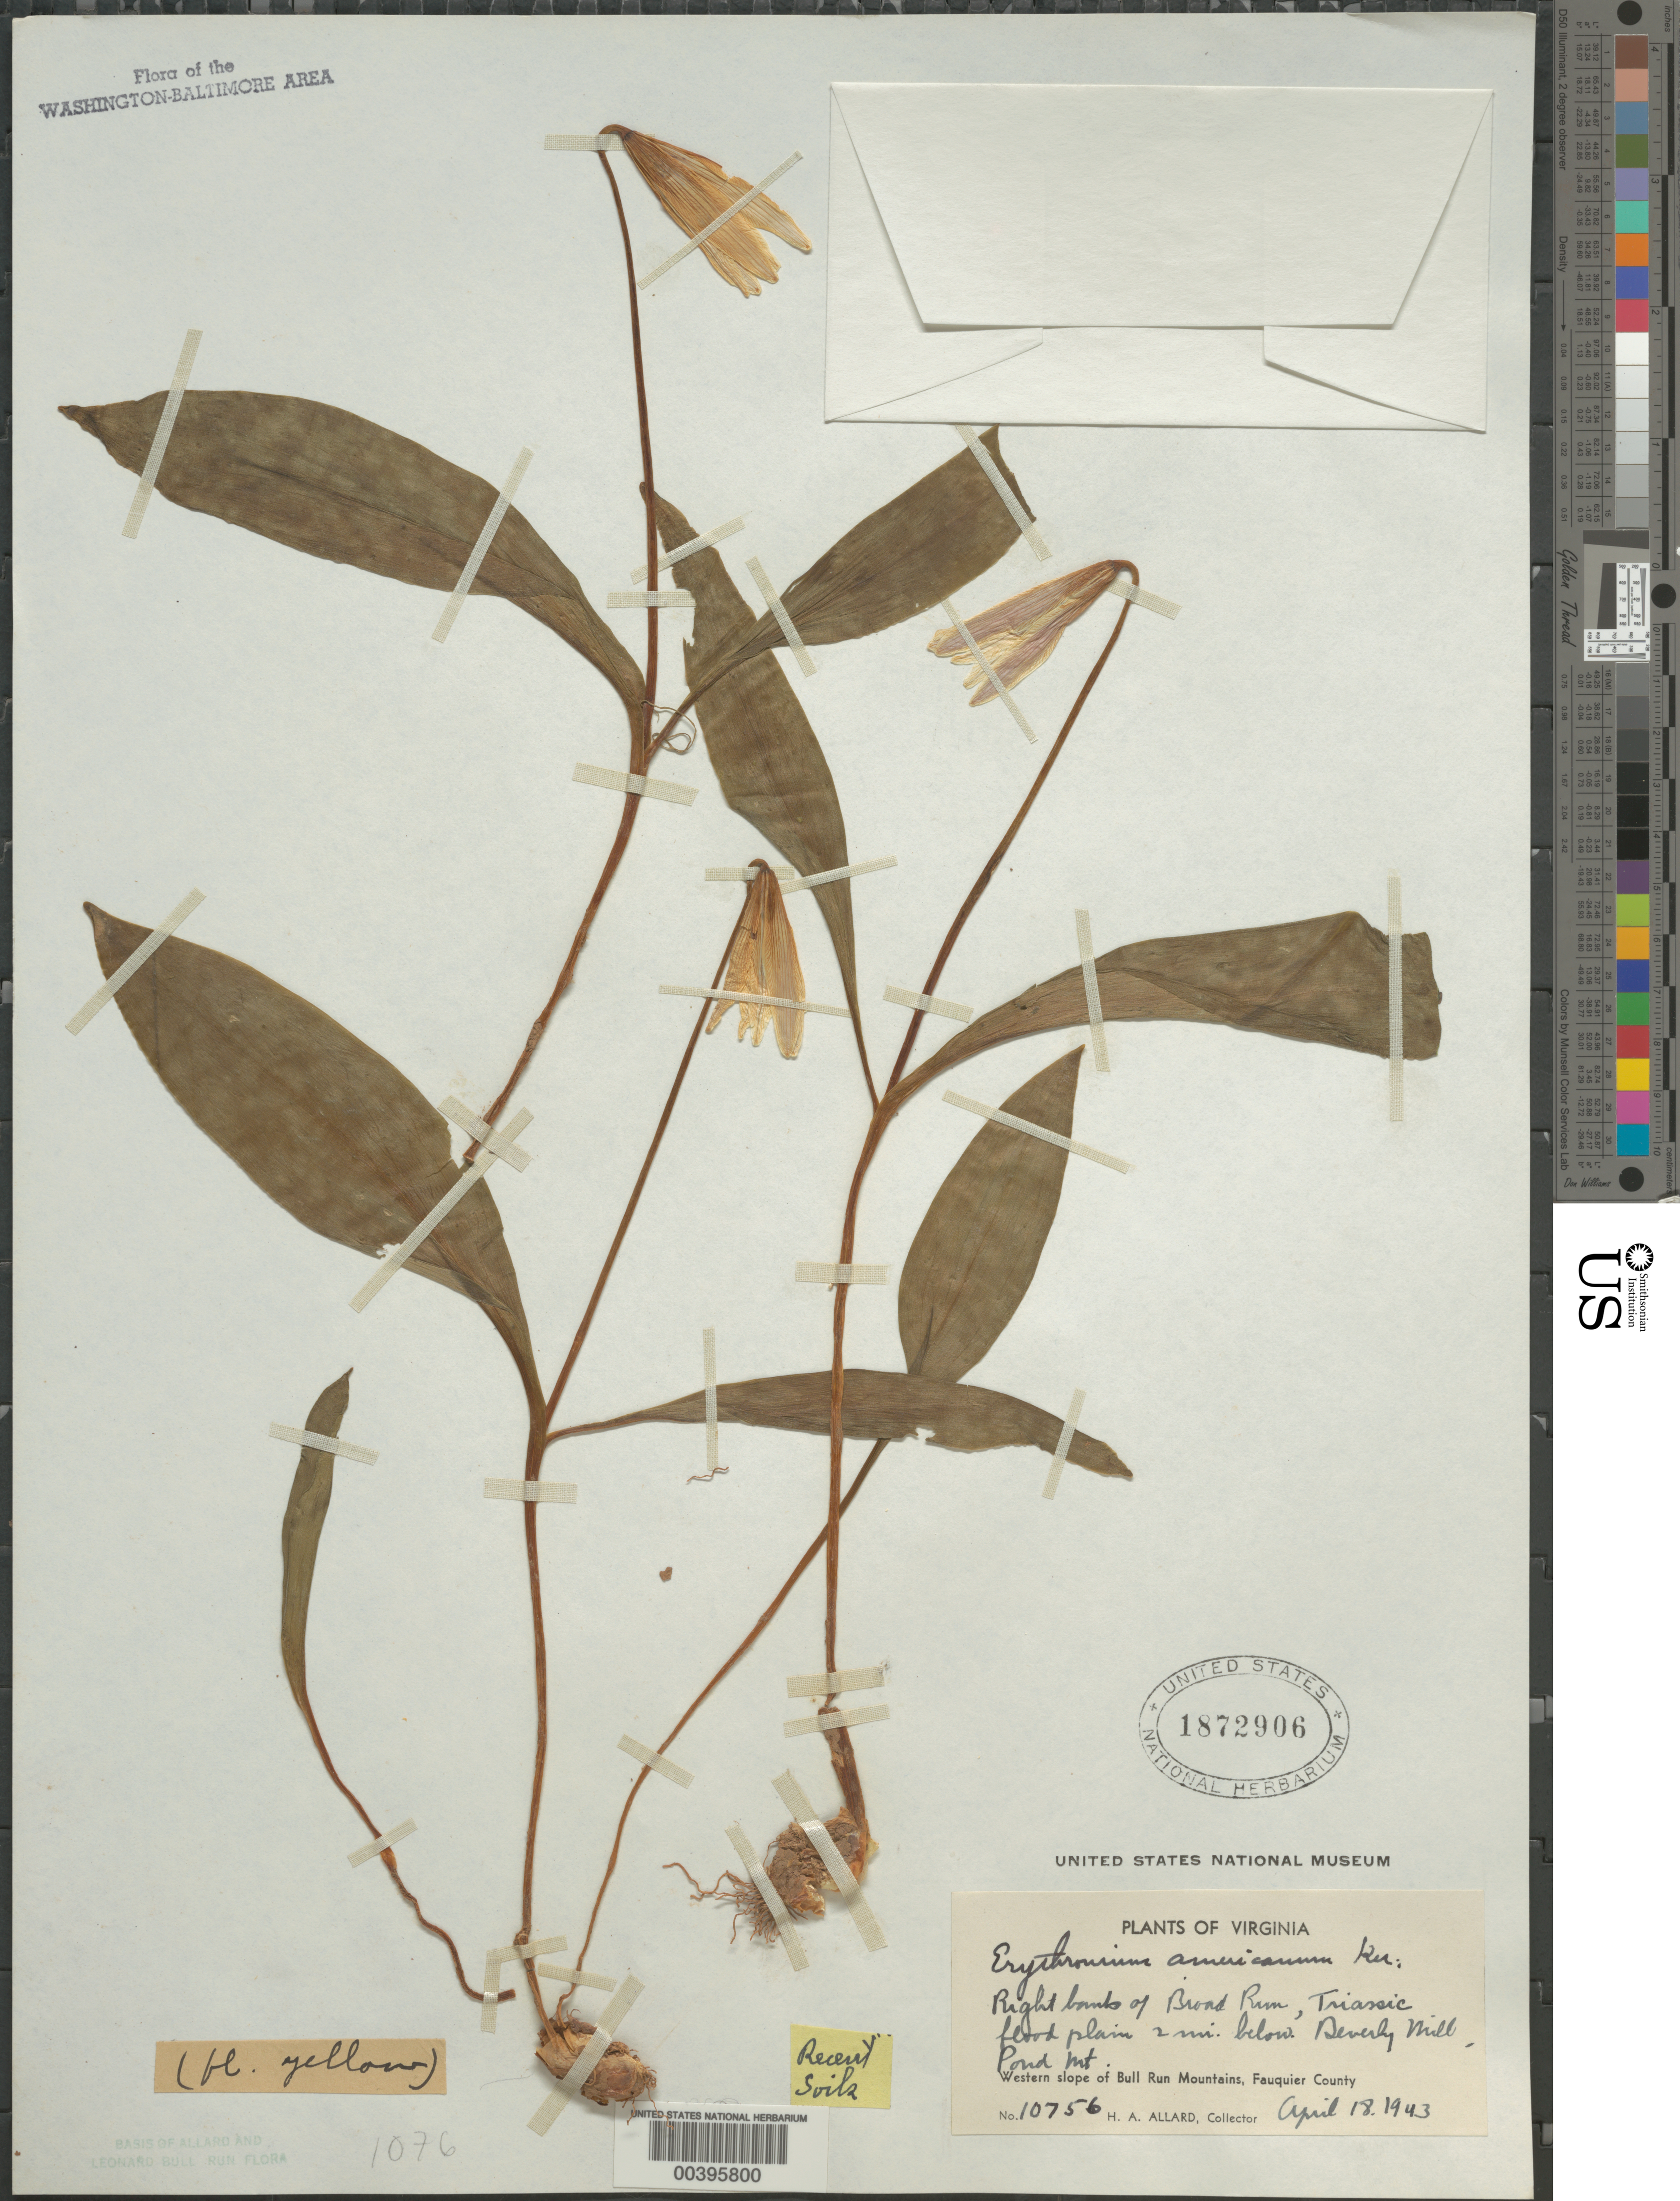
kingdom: Plantae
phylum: Tracheophyta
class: Liliopsida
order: Liliales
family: Liliaceae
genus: Erythronium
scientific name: Erythronium americanum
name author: Ker Gawl.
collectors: H. A. Allard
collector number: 10756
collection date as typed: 18 Apr 1943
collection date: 1943-04-18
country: United States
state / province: Virginia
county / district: Fauquier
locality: Broad Run below Beverley Mill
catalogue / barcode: US 1872906